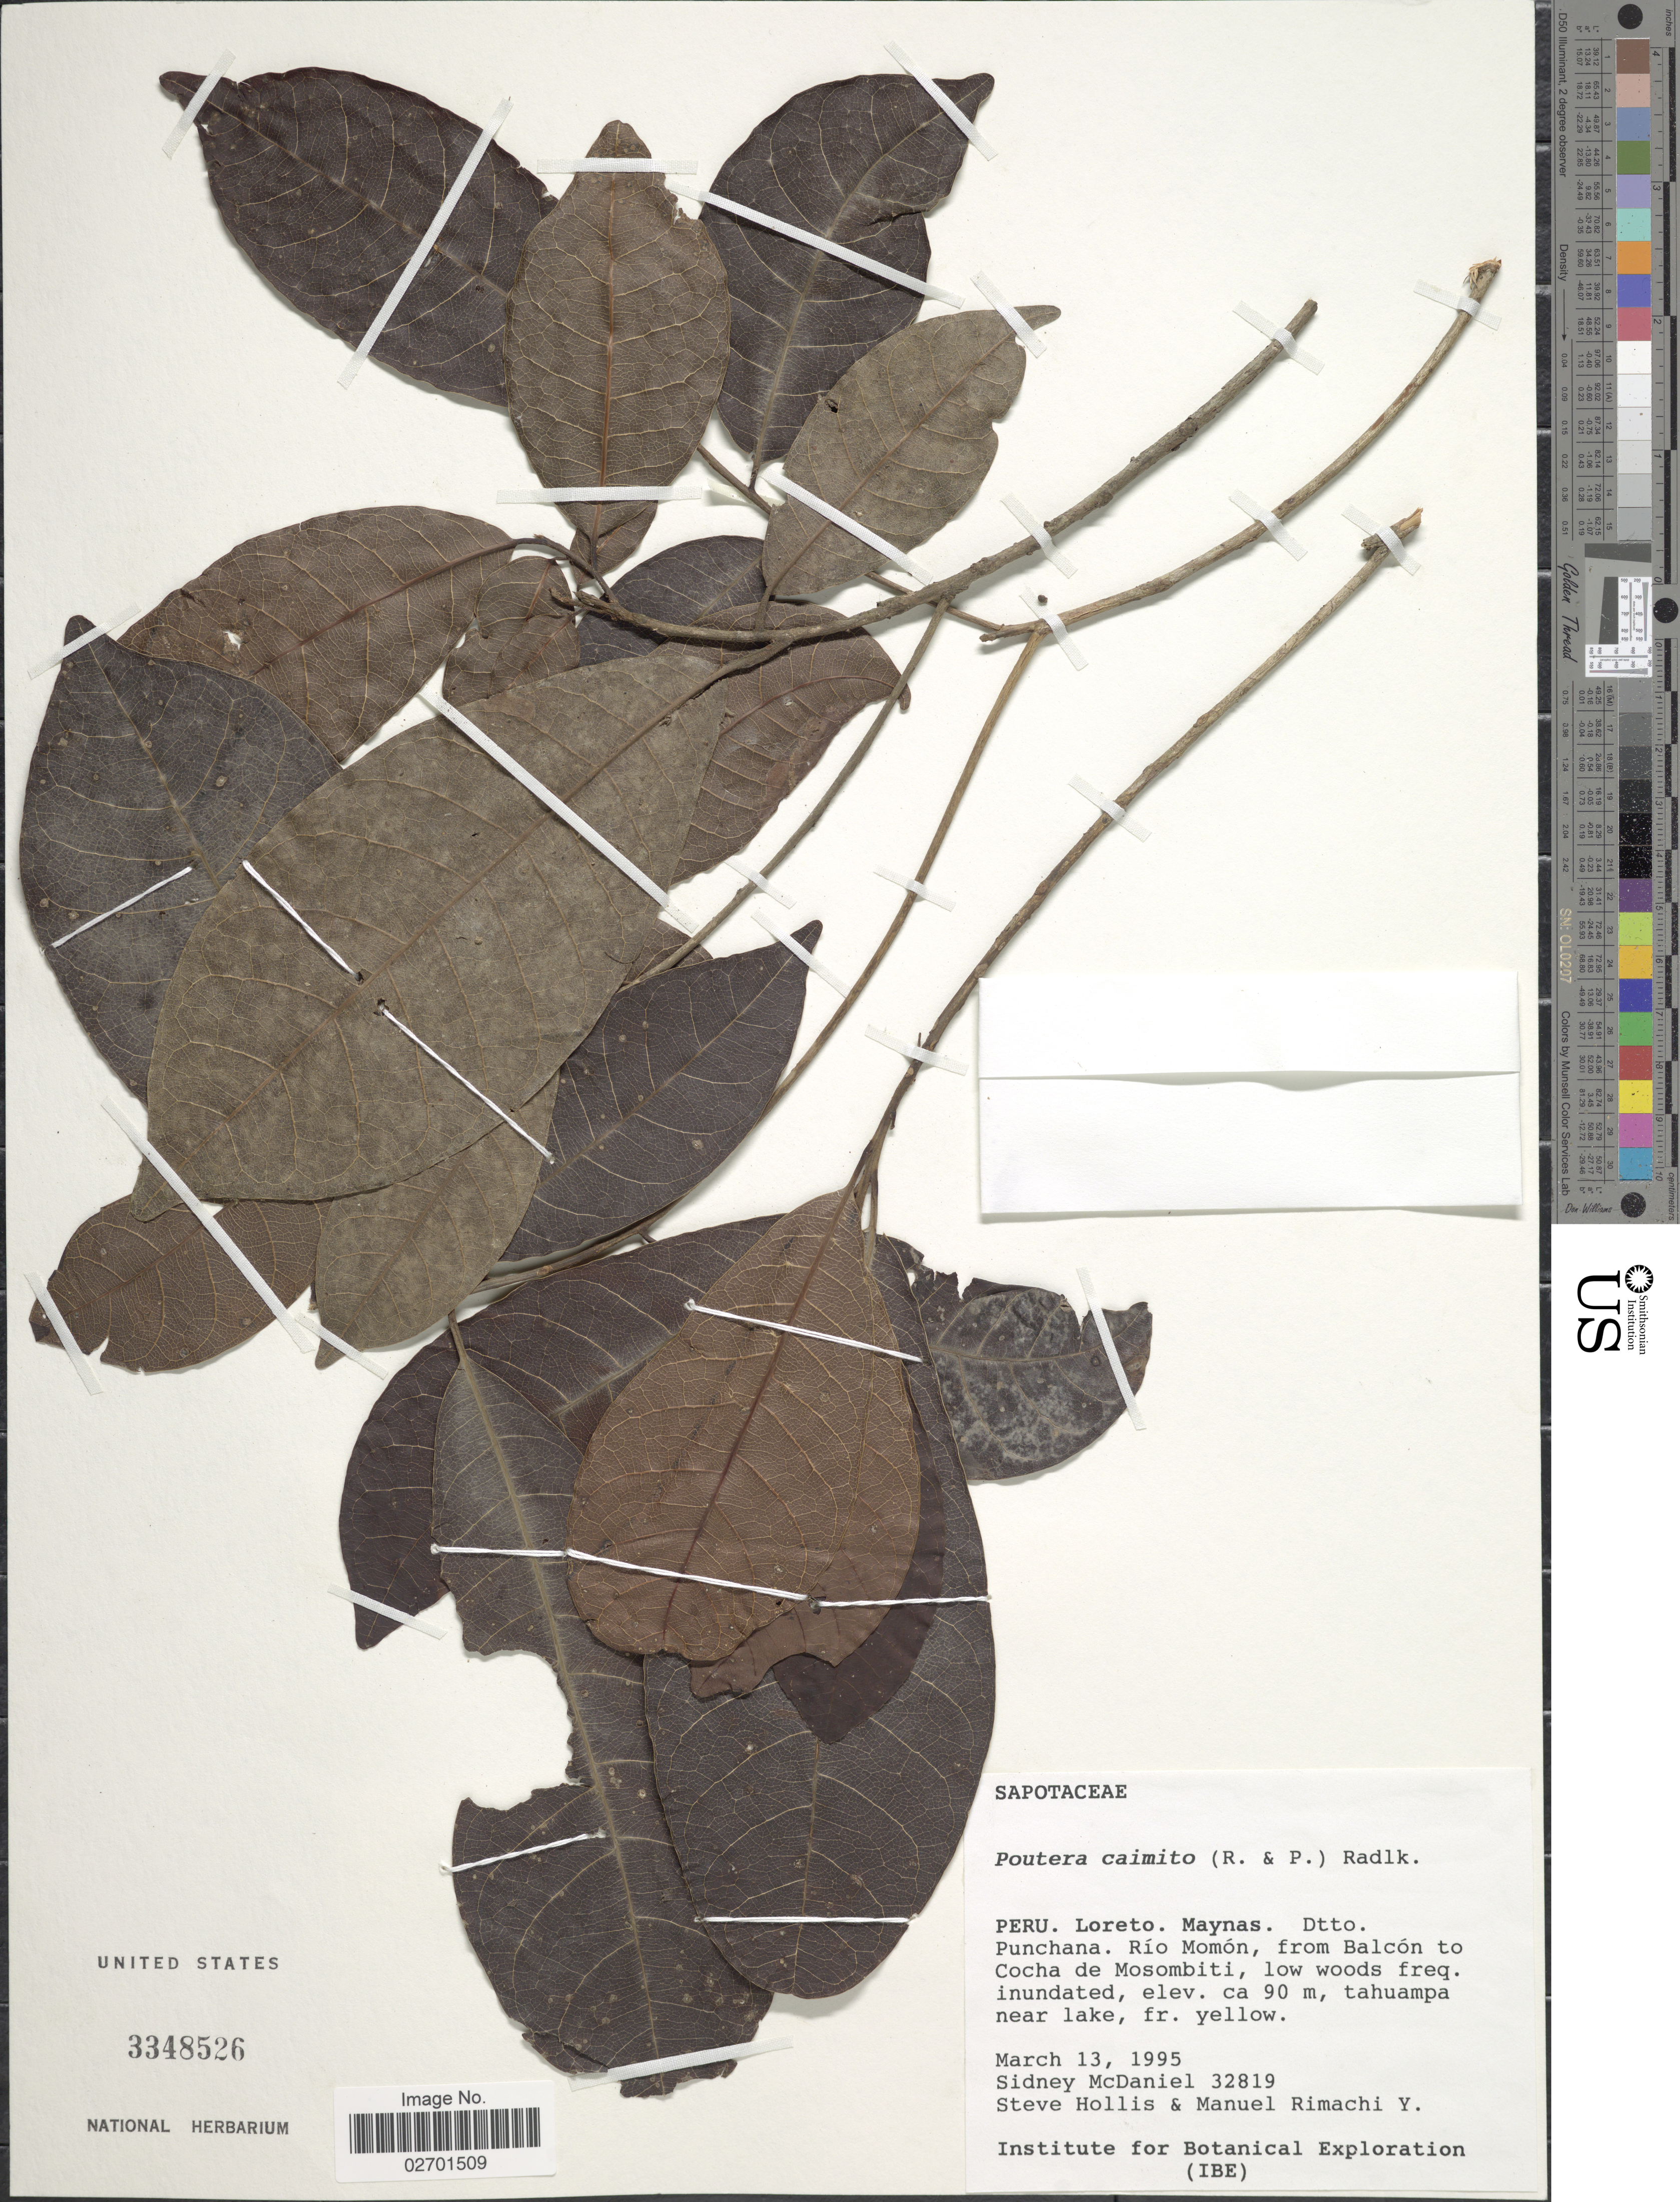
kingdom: Plantae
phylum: Tracheophyta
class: Magnoliopsida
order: Ericales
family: Sapotaceae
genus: Pouteria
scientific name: Pouteria caimito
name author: (Ruiz & Pav.) Radlk.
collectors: S. McDaniel, S. Hollis & M. Rimachi Y.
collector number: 32819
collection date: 1995-03-13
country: Peru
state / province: Loreto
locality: Maynas. Dtto., Punchana, Rio Momon, from Balcon to Cocha de Mosombiti, low woods frq. inundated, tahuampa near lake.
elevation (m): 90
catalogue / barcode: US 3348526